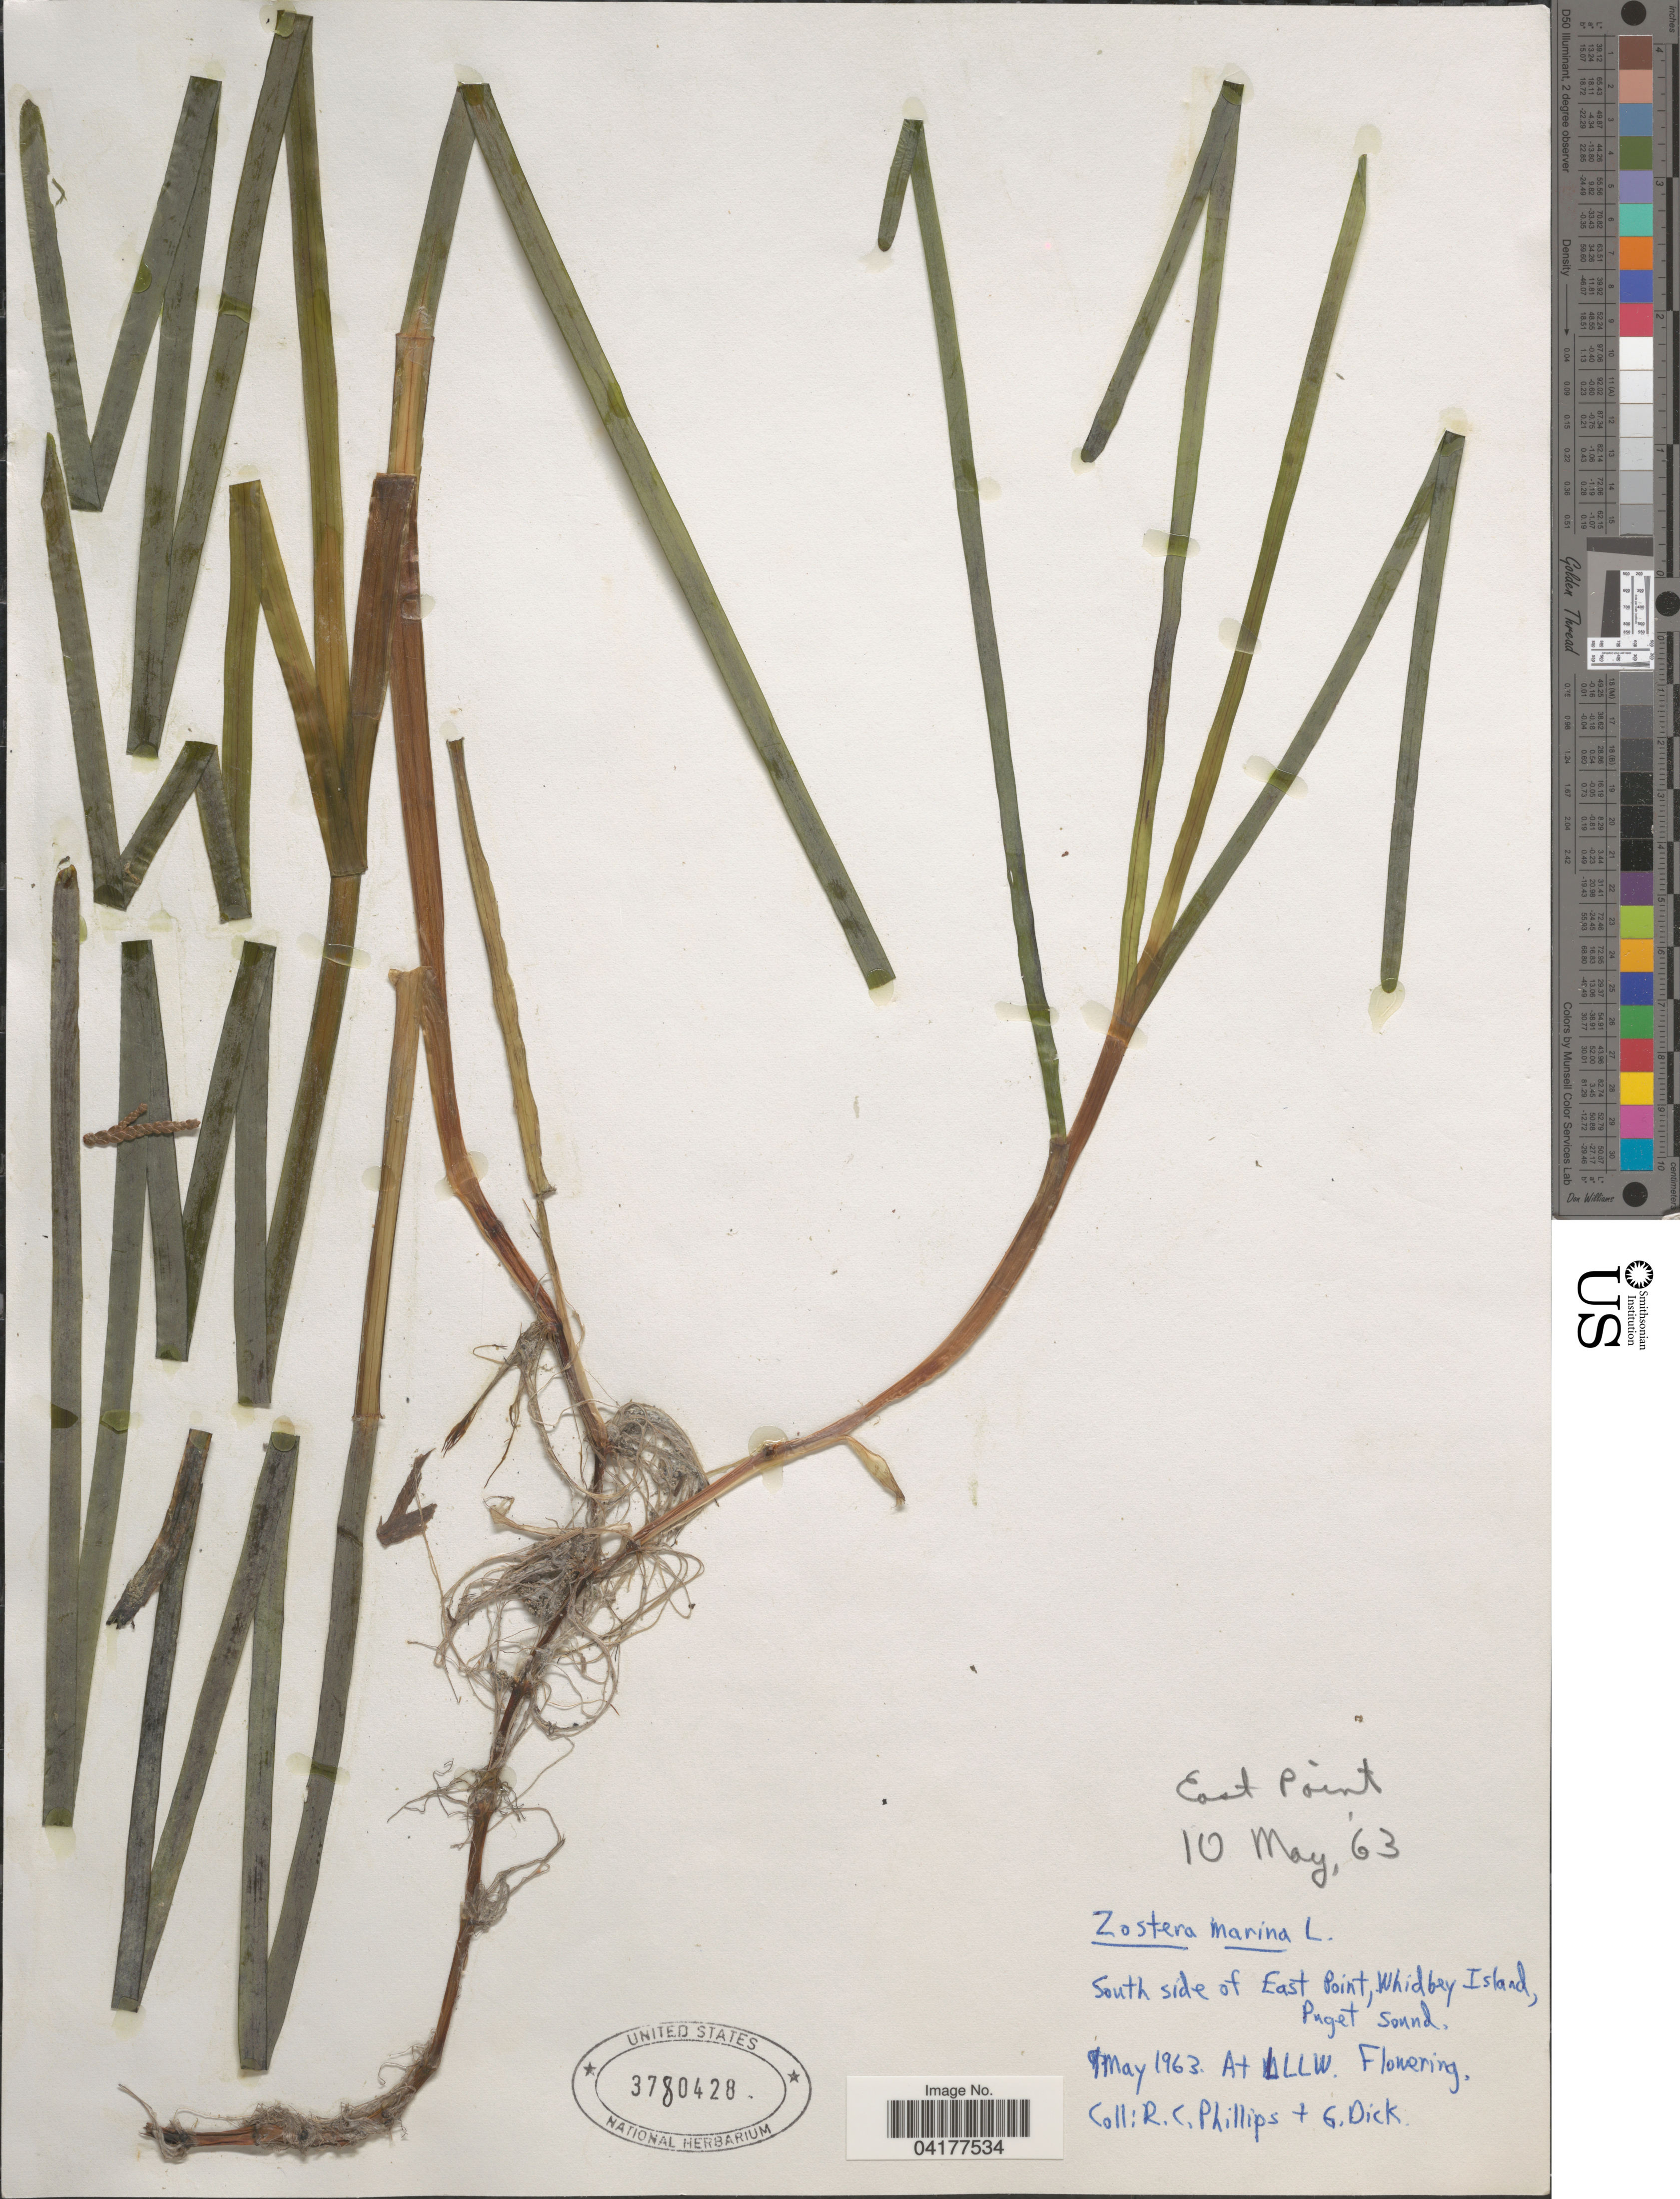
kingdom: Plantae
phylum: Tracheophyta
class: Liliopsida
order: Alismatales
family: Zosteraceae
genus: Zostera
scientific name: Zostera marina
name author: L.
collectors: R. C. Phillips & G. Dick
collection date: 1963-05-09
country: United States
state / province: Washington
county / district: King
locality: East Point. South side of East Point, Whidbey Island, Puget Sound. At LLLW.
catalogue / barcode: US 3780428